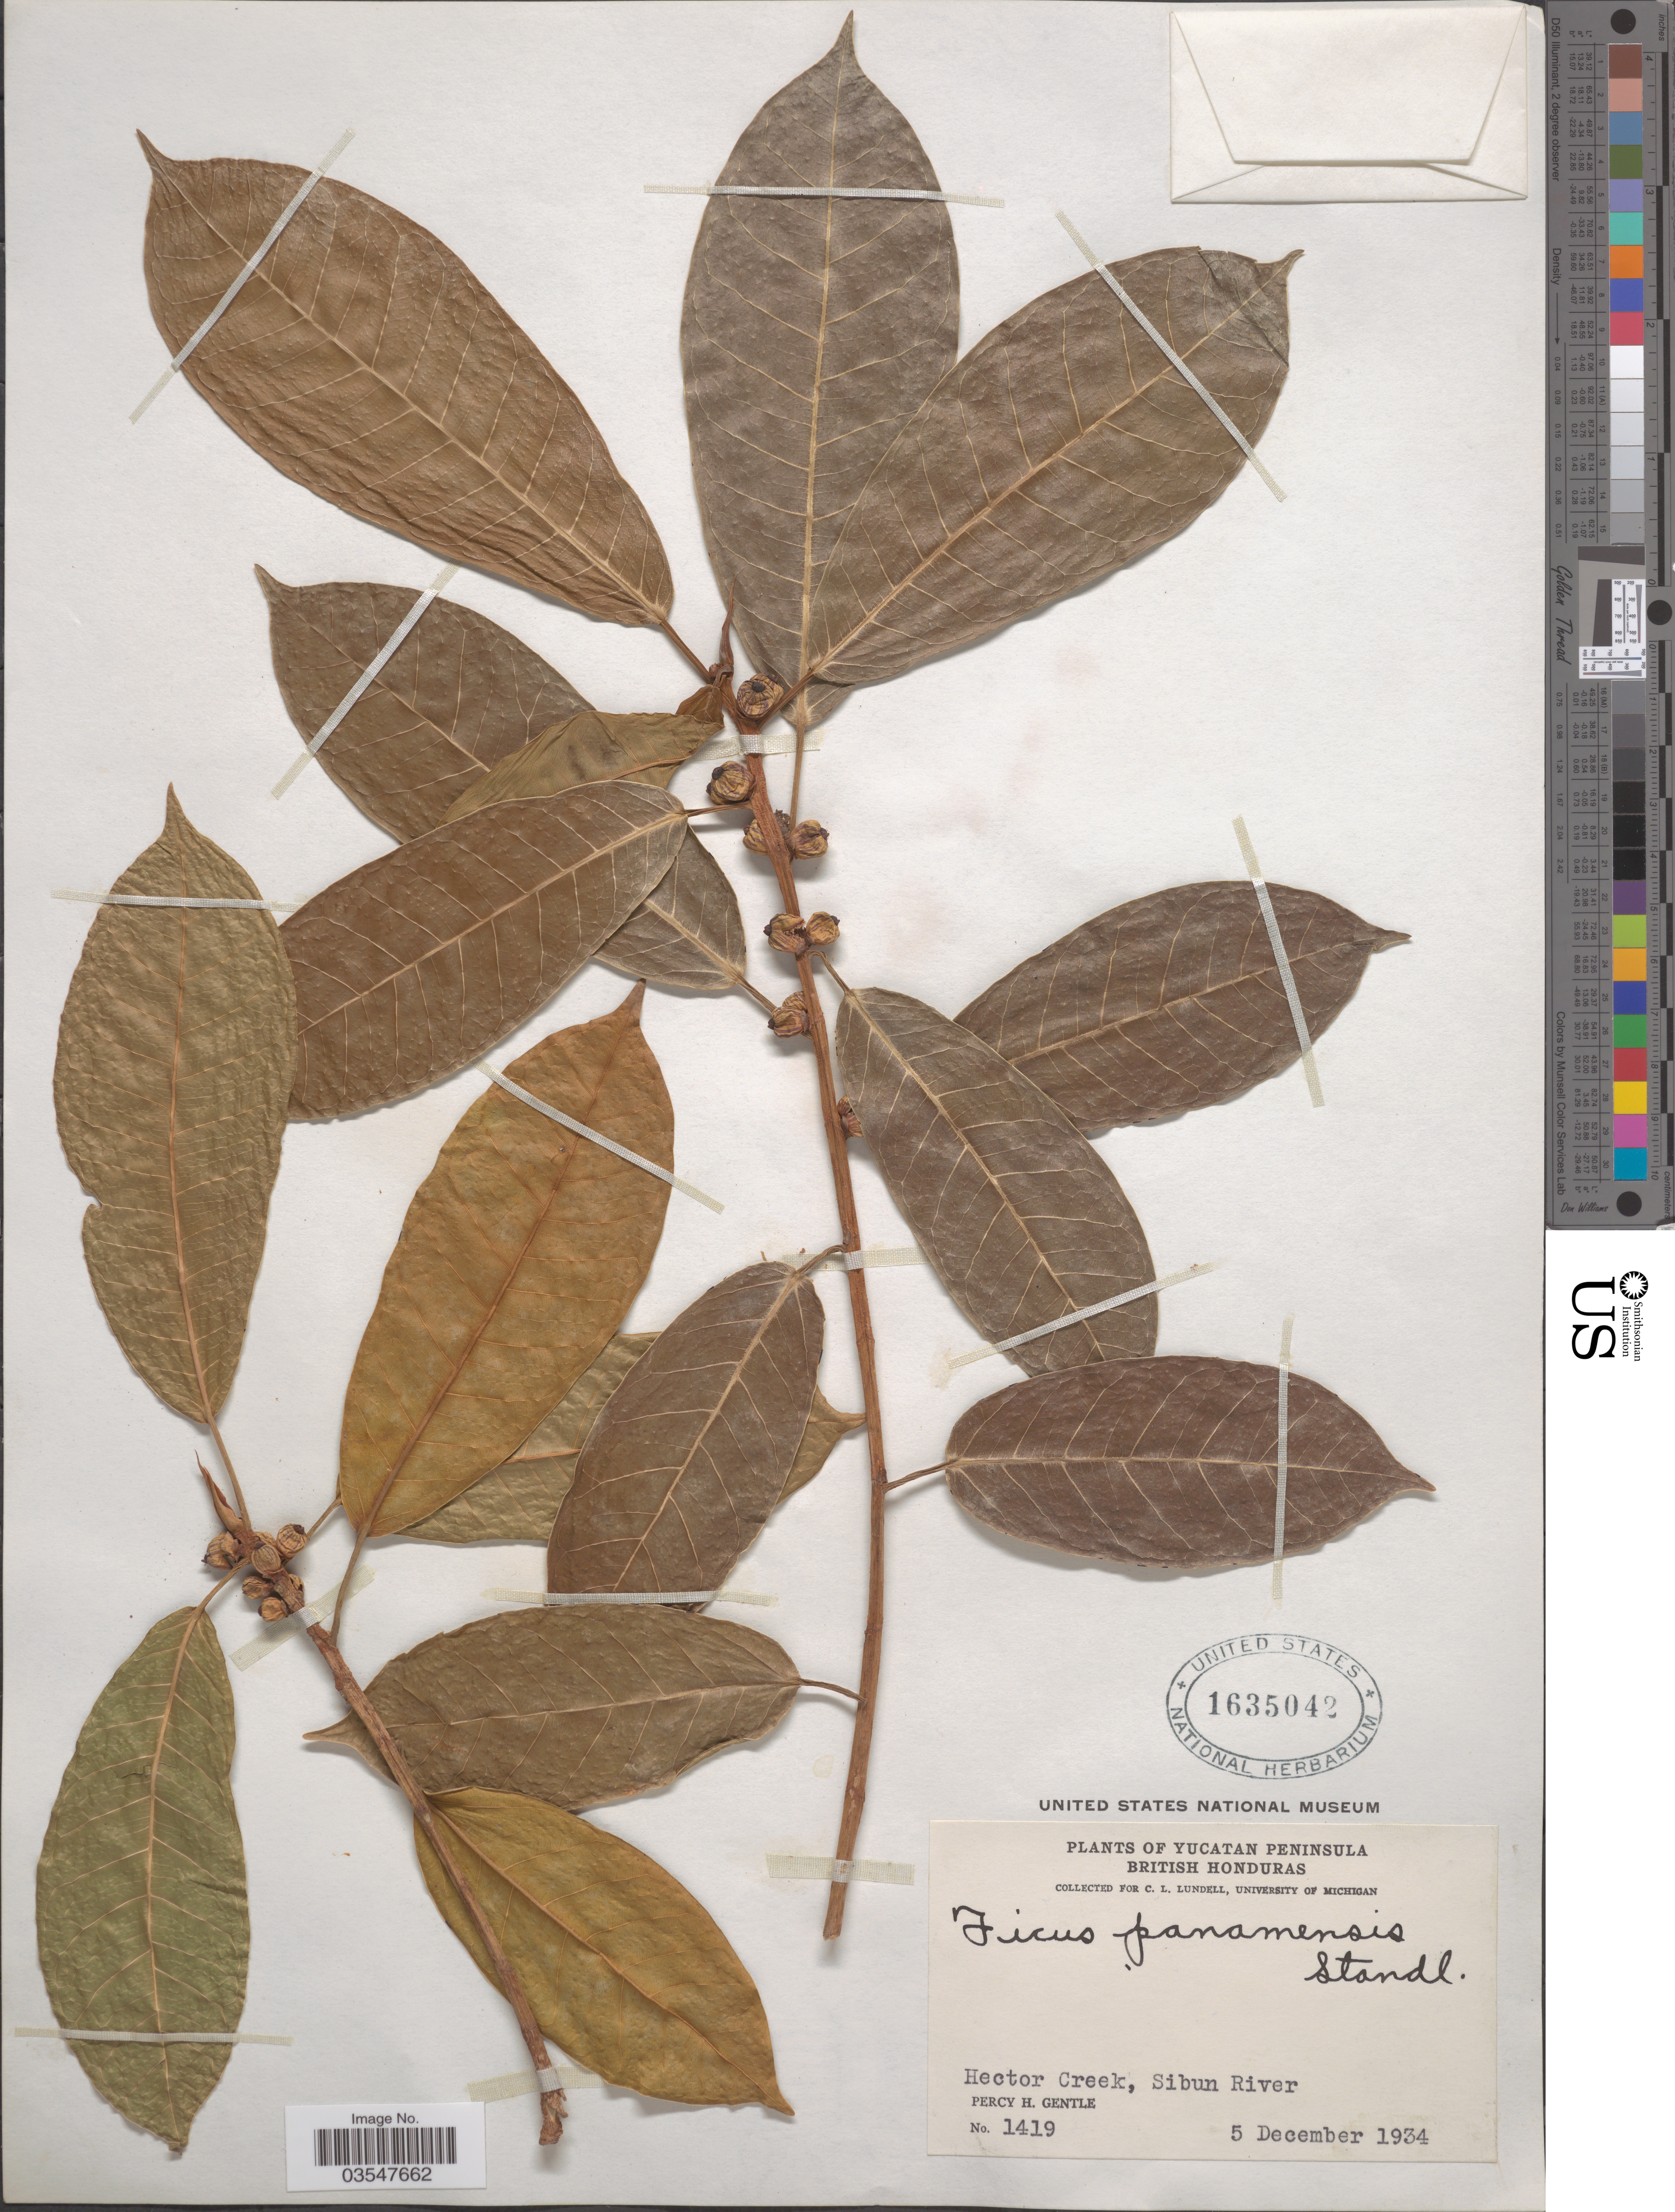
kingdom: Plantae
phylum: Tracheophyta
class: Magnoliopsida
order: Rosales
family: Moraceae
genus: Ficus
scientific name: Ficus paraensis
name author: (Miq.) Miq.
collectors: P. H. Gentle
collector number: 1419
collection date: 1934-12-05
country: Belize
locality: Yucatan Peninsula. Hector Creek, Sibun River.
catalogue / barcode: US 1635042